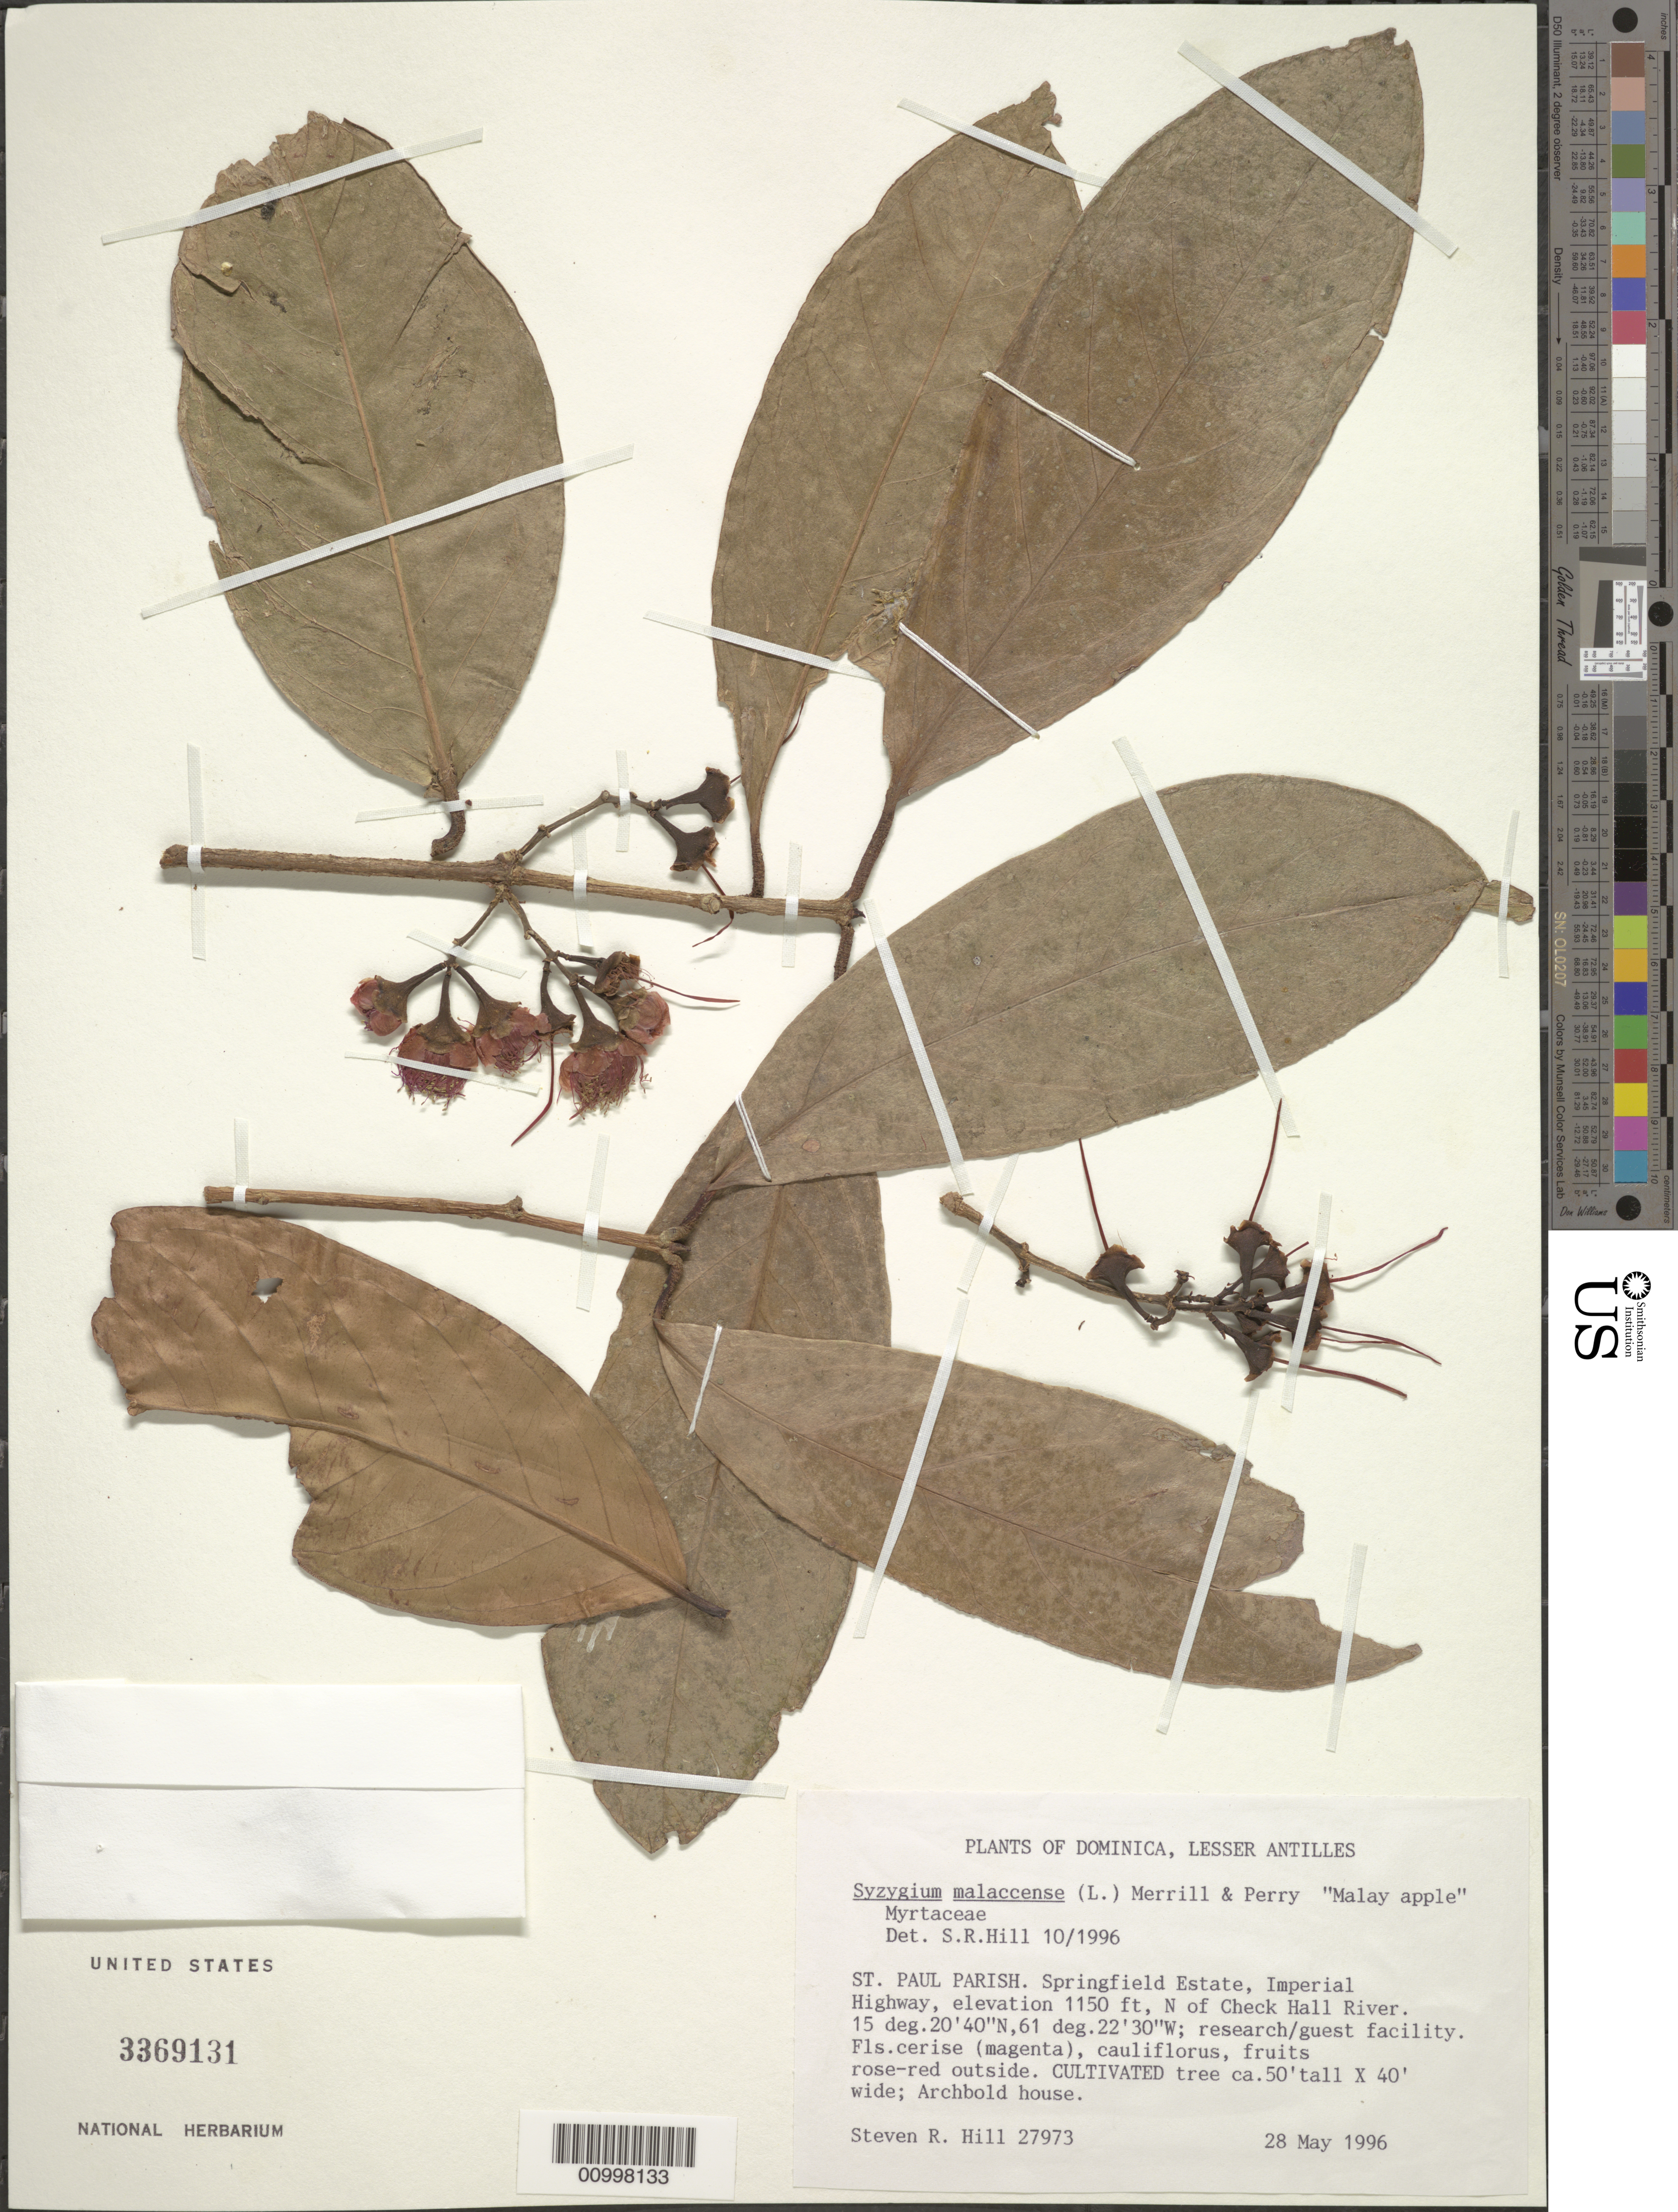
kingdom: Plantae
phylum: Tracheophyta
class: Magnoliopsida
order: Myrtales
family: Myrtaceae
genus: Syzygium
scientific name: Syzygium malaccense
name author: (L.) Merr. & L.M. Perry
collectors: S. R. Hill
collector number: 27973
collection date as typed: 28 May 1996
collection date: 1996-05-28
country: Dominica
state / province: St. Paul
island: Dominica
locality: Springfield Estate, Imperial Highway; north of Check Hall River: Archbold house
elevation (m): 351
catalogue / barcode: US 3369131